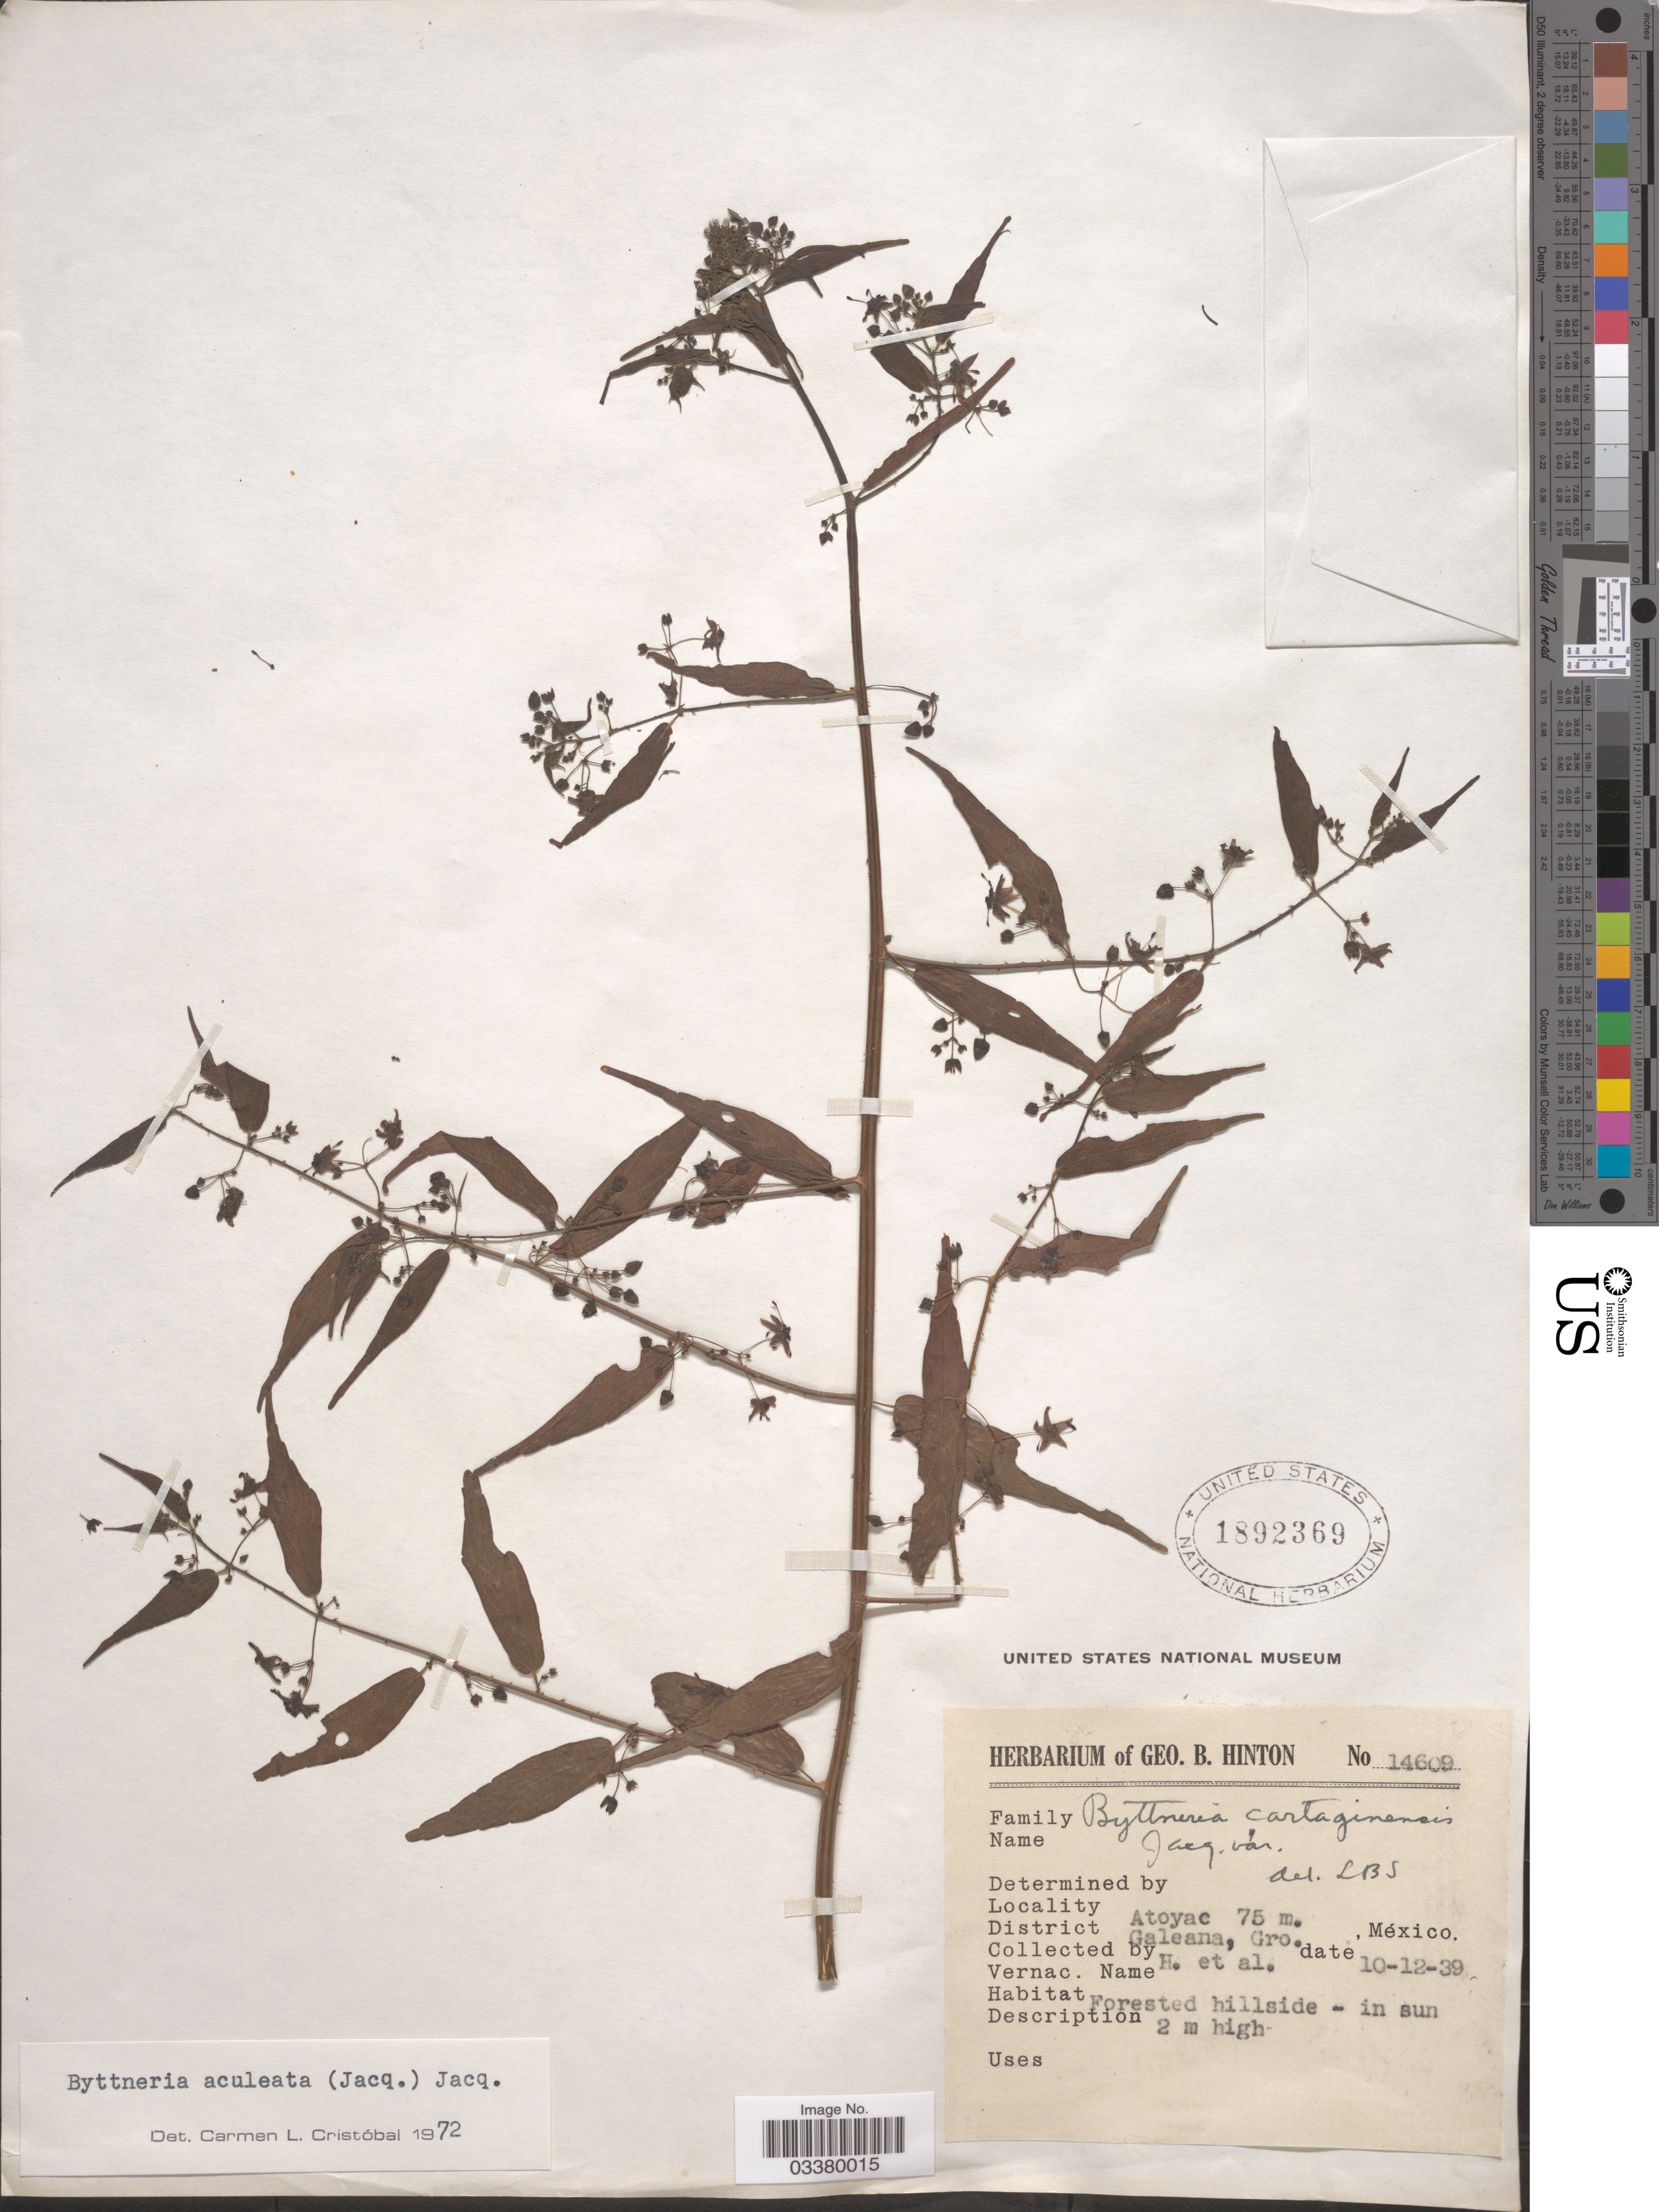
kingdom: Plantae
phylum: Tracheophyta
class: Magnoliopsida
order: Malvales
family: Malvaceae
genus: Byttneria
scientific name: Byttneria aculeata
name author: (Jacq.) Jacq.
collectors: G. B. Hinton & et al.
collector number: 14609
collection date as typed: Transcribed d/m/y: 10/12/39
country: Mexico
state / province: Guerrero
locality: Atoyac, District Galeana.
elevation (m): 75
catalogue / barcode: US 1892369